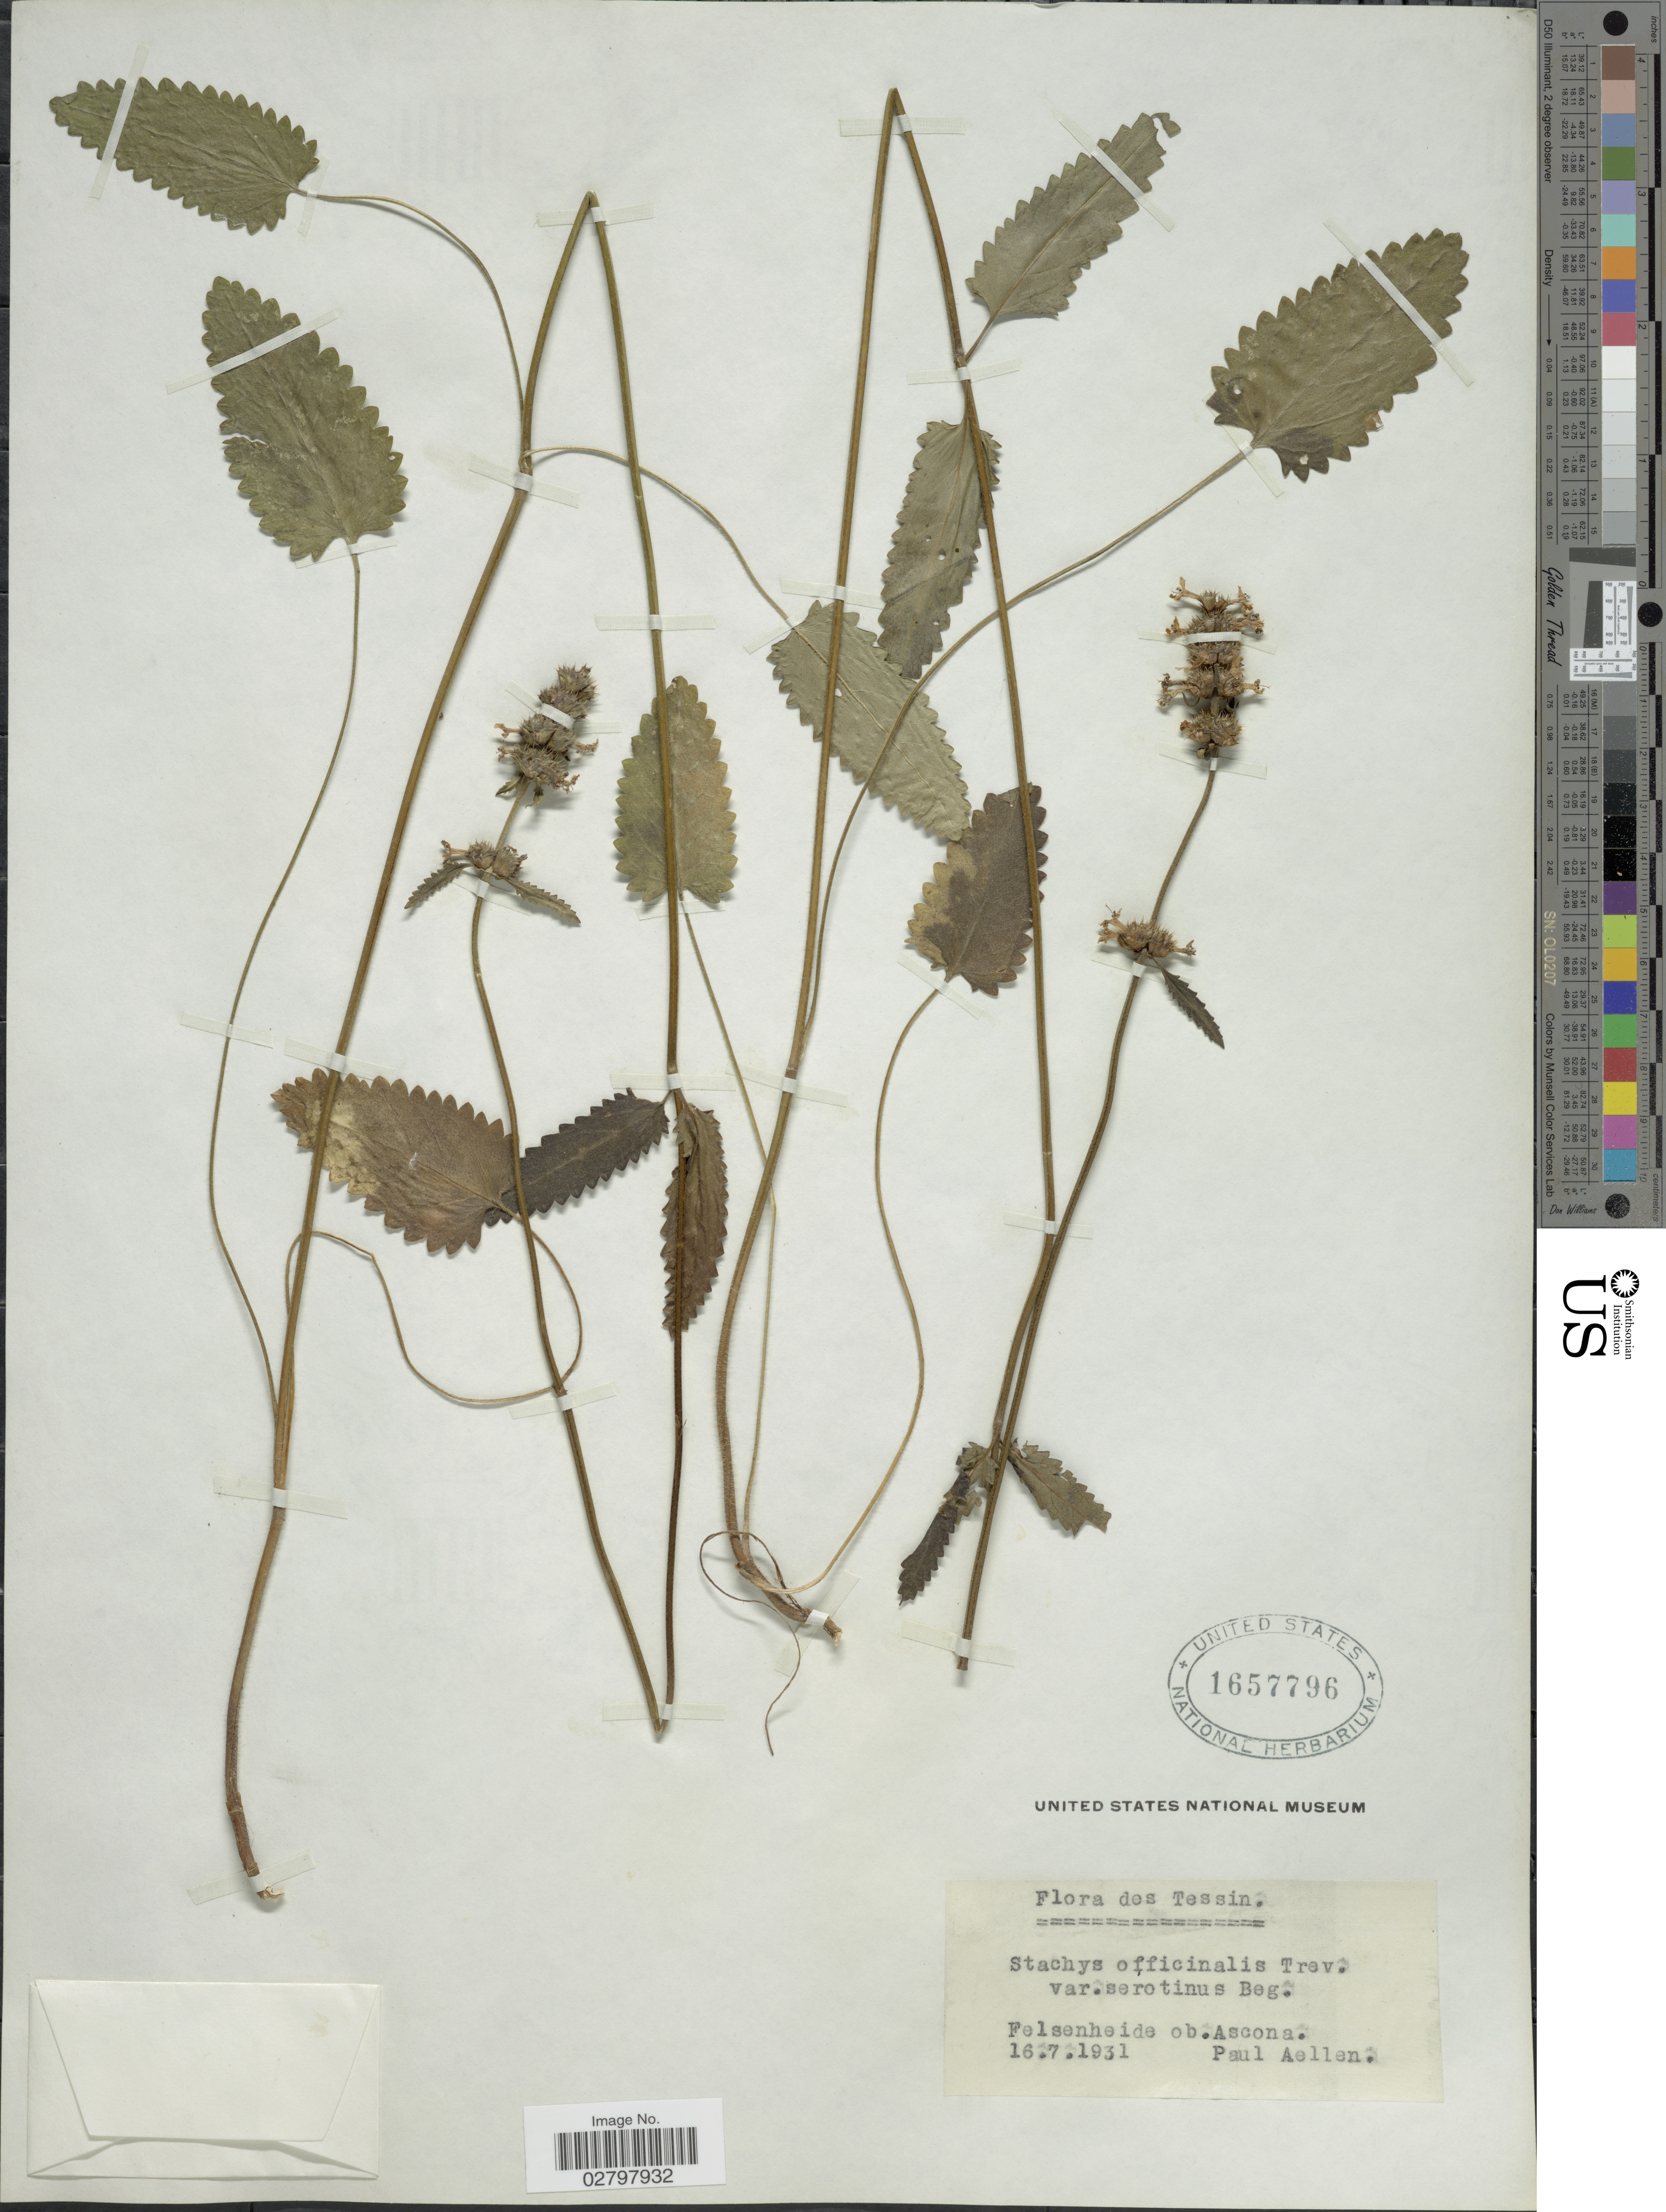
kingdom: Plantae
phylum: Tracheophyta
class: Magnoliopsida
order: Lamiales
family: Lamiaceae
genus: Stachys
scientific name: Stachys officinalis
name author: (L.) Trevis.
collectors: P. Aellen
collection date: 1931-07-16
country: Switzerland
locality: Tessin, Felsenheide ob. Ascona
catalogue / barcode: US 1657796